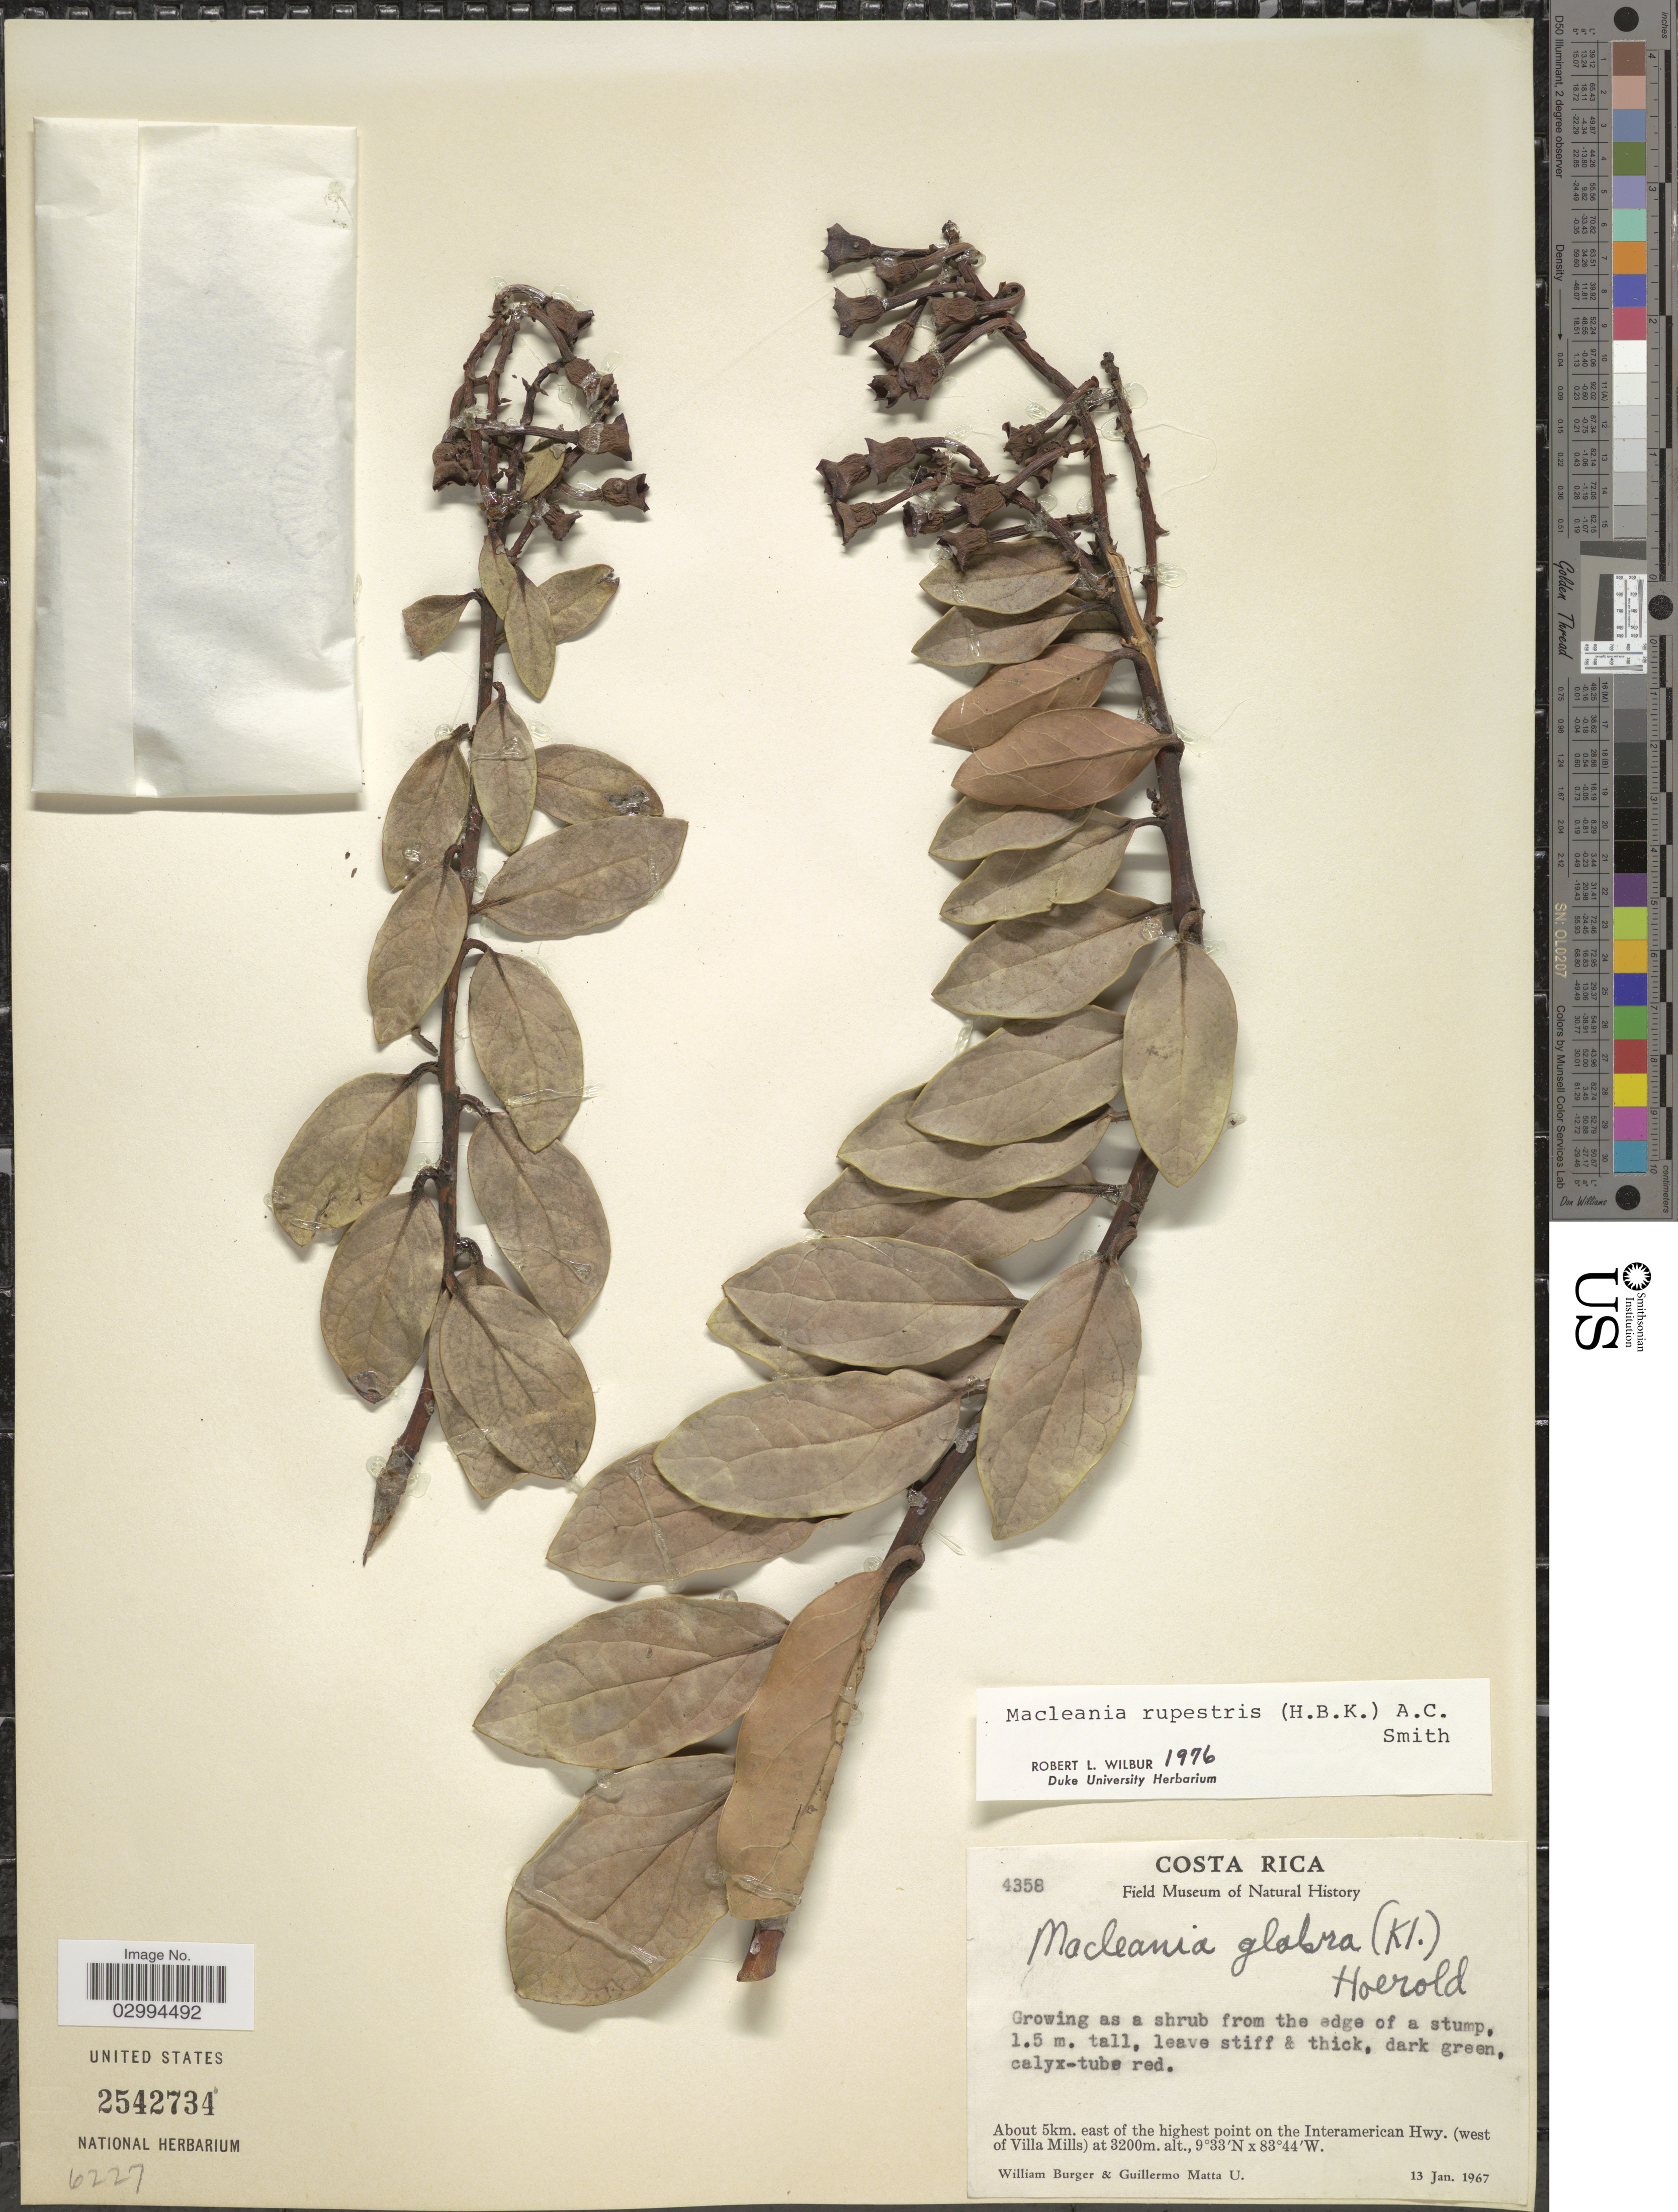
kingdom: Plantae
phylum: Tracheophyta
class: Magnoliopsida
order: Ericales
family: Ericaceae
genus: Macleania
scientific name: Macleania rupestris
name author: (Kunth) A.C. Sm.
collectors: W. Burger & G. Matta U.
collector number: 4358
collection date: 1967-01-13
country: Costa Rica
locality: About 5km. east of the highest point on the Interamerican Hwy. (west of Villa Mills).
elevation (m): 3200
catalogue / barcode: US 2542734